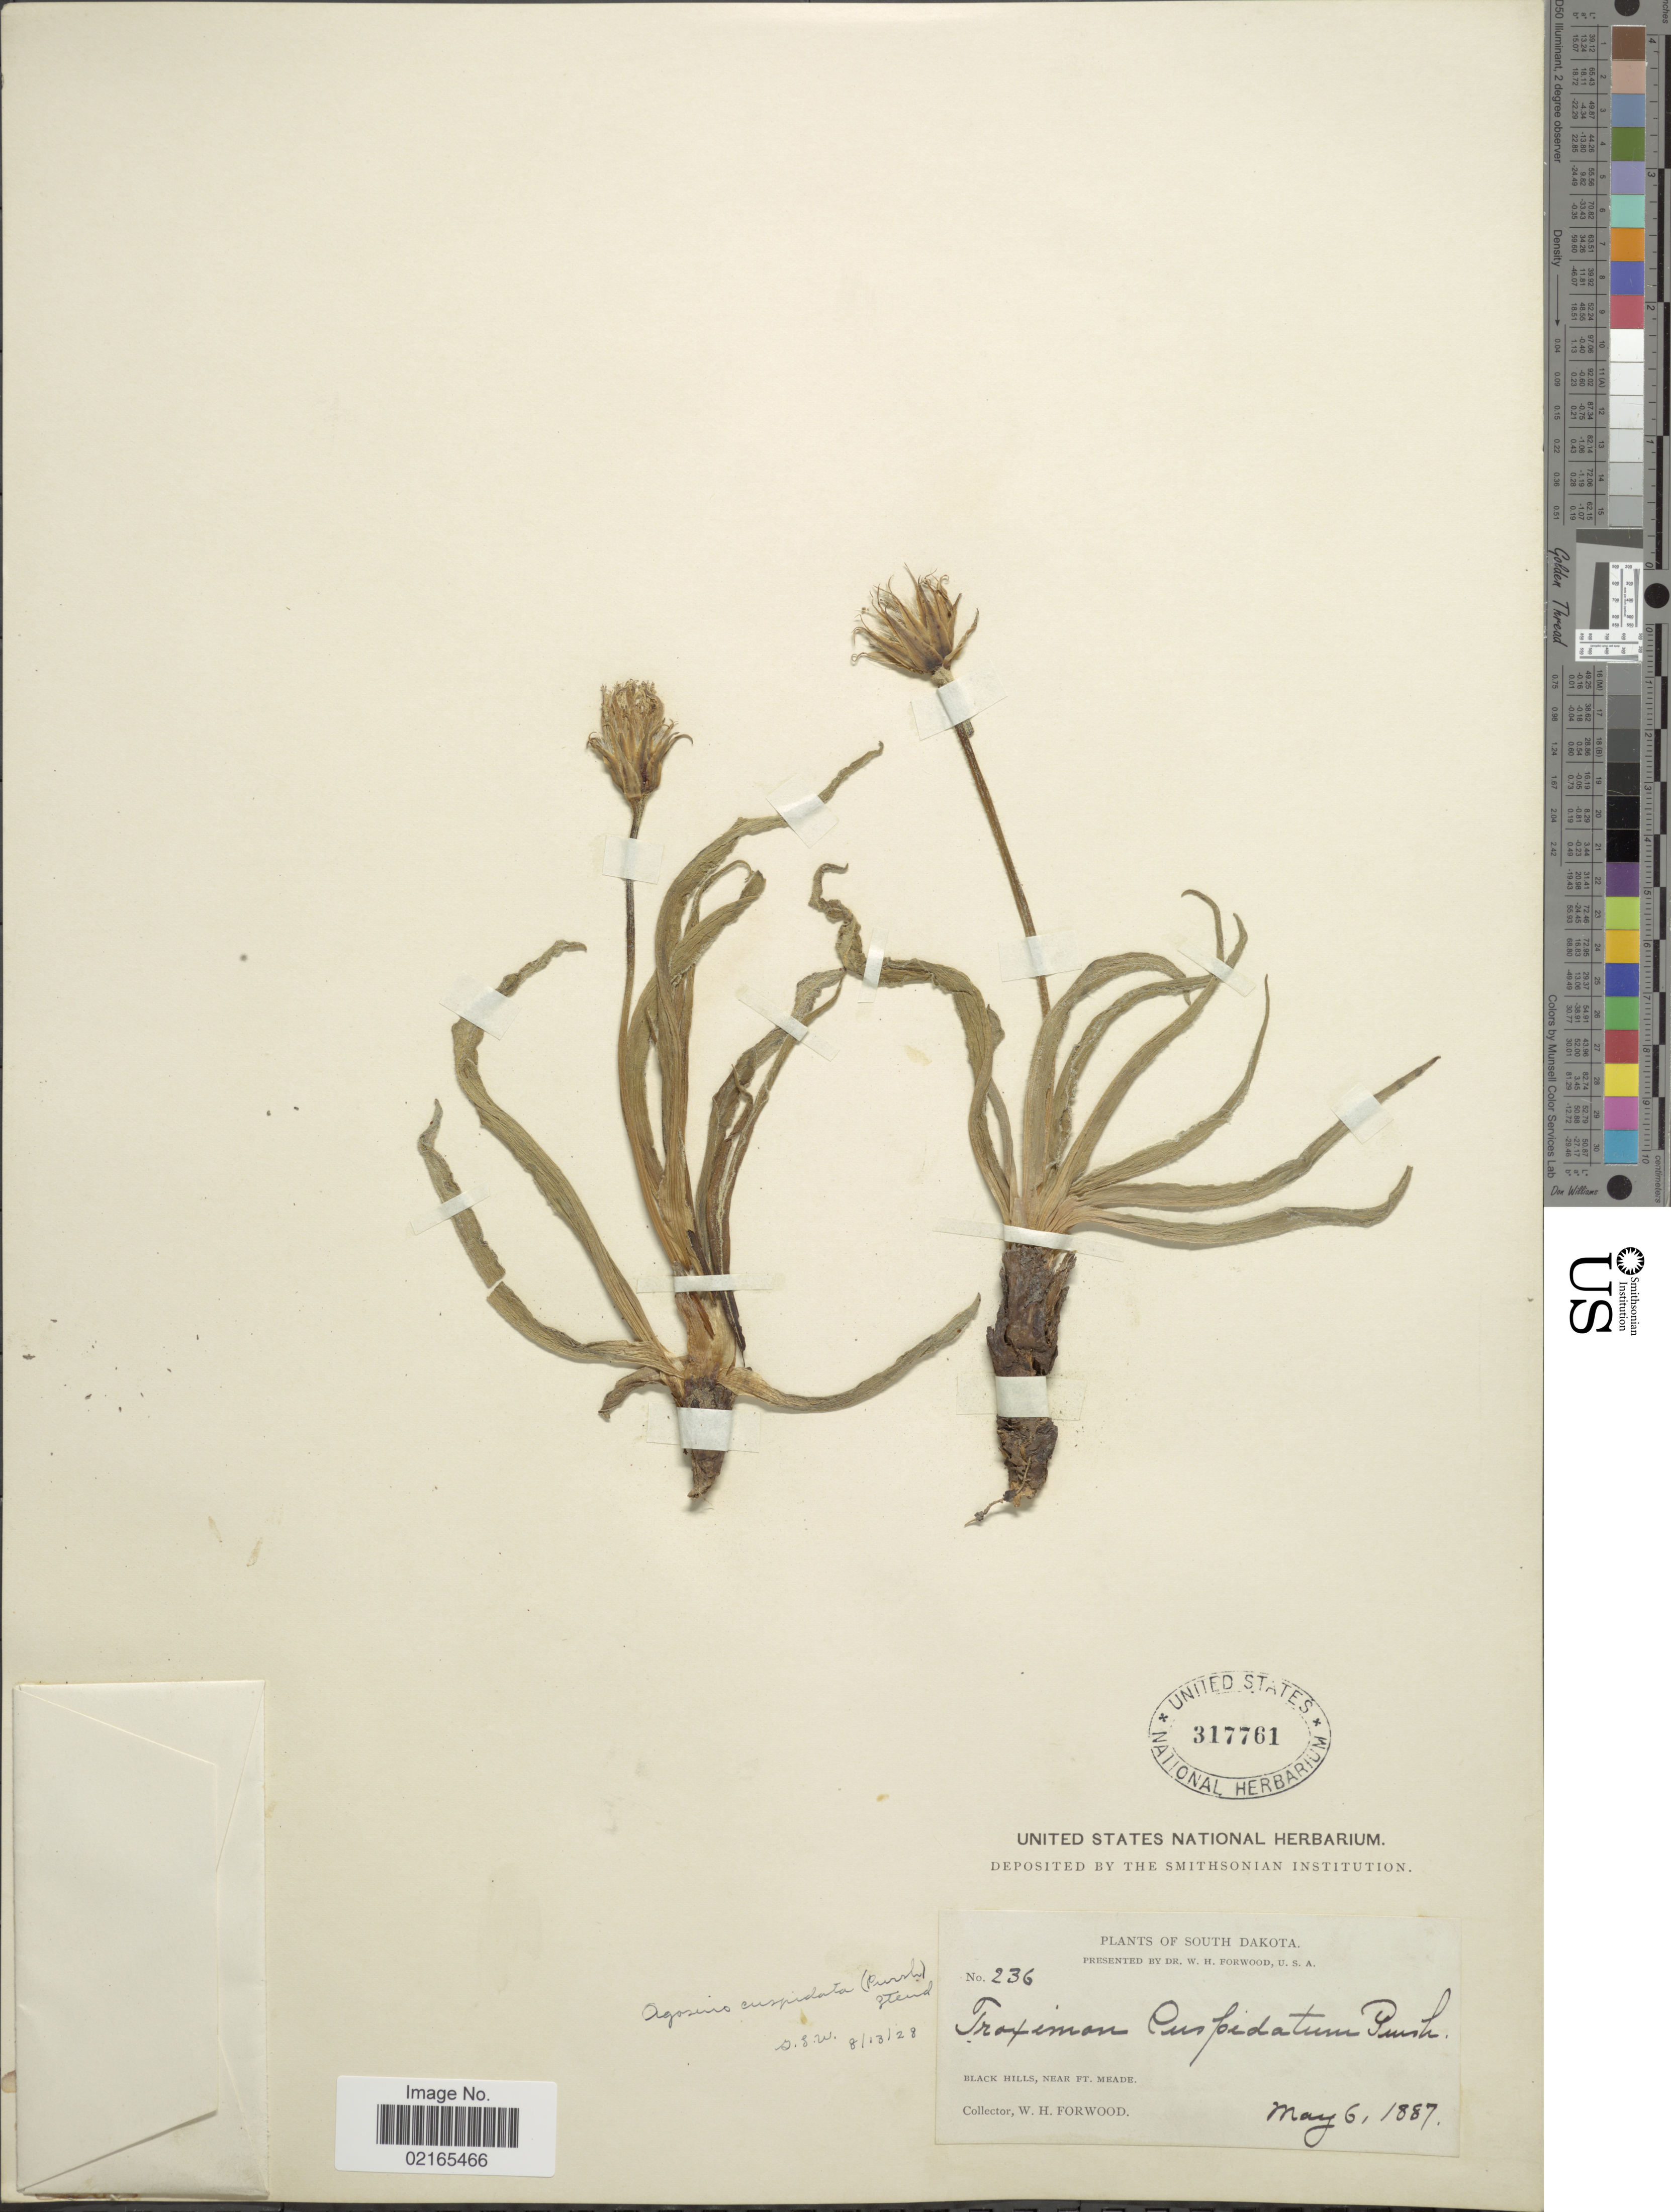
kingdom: Plantae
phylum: Tracheophyta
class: Magnoliopsida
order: Asterales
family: Asteraceae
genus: Nothocalais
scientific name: Nothocalais cuspidata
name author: (Pursh) Greene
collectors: W. Forwood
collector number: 236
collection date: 1887-05-06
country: United States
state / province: South Dakota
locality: Black Hills, near Ft. Meade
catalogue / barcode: US 317761